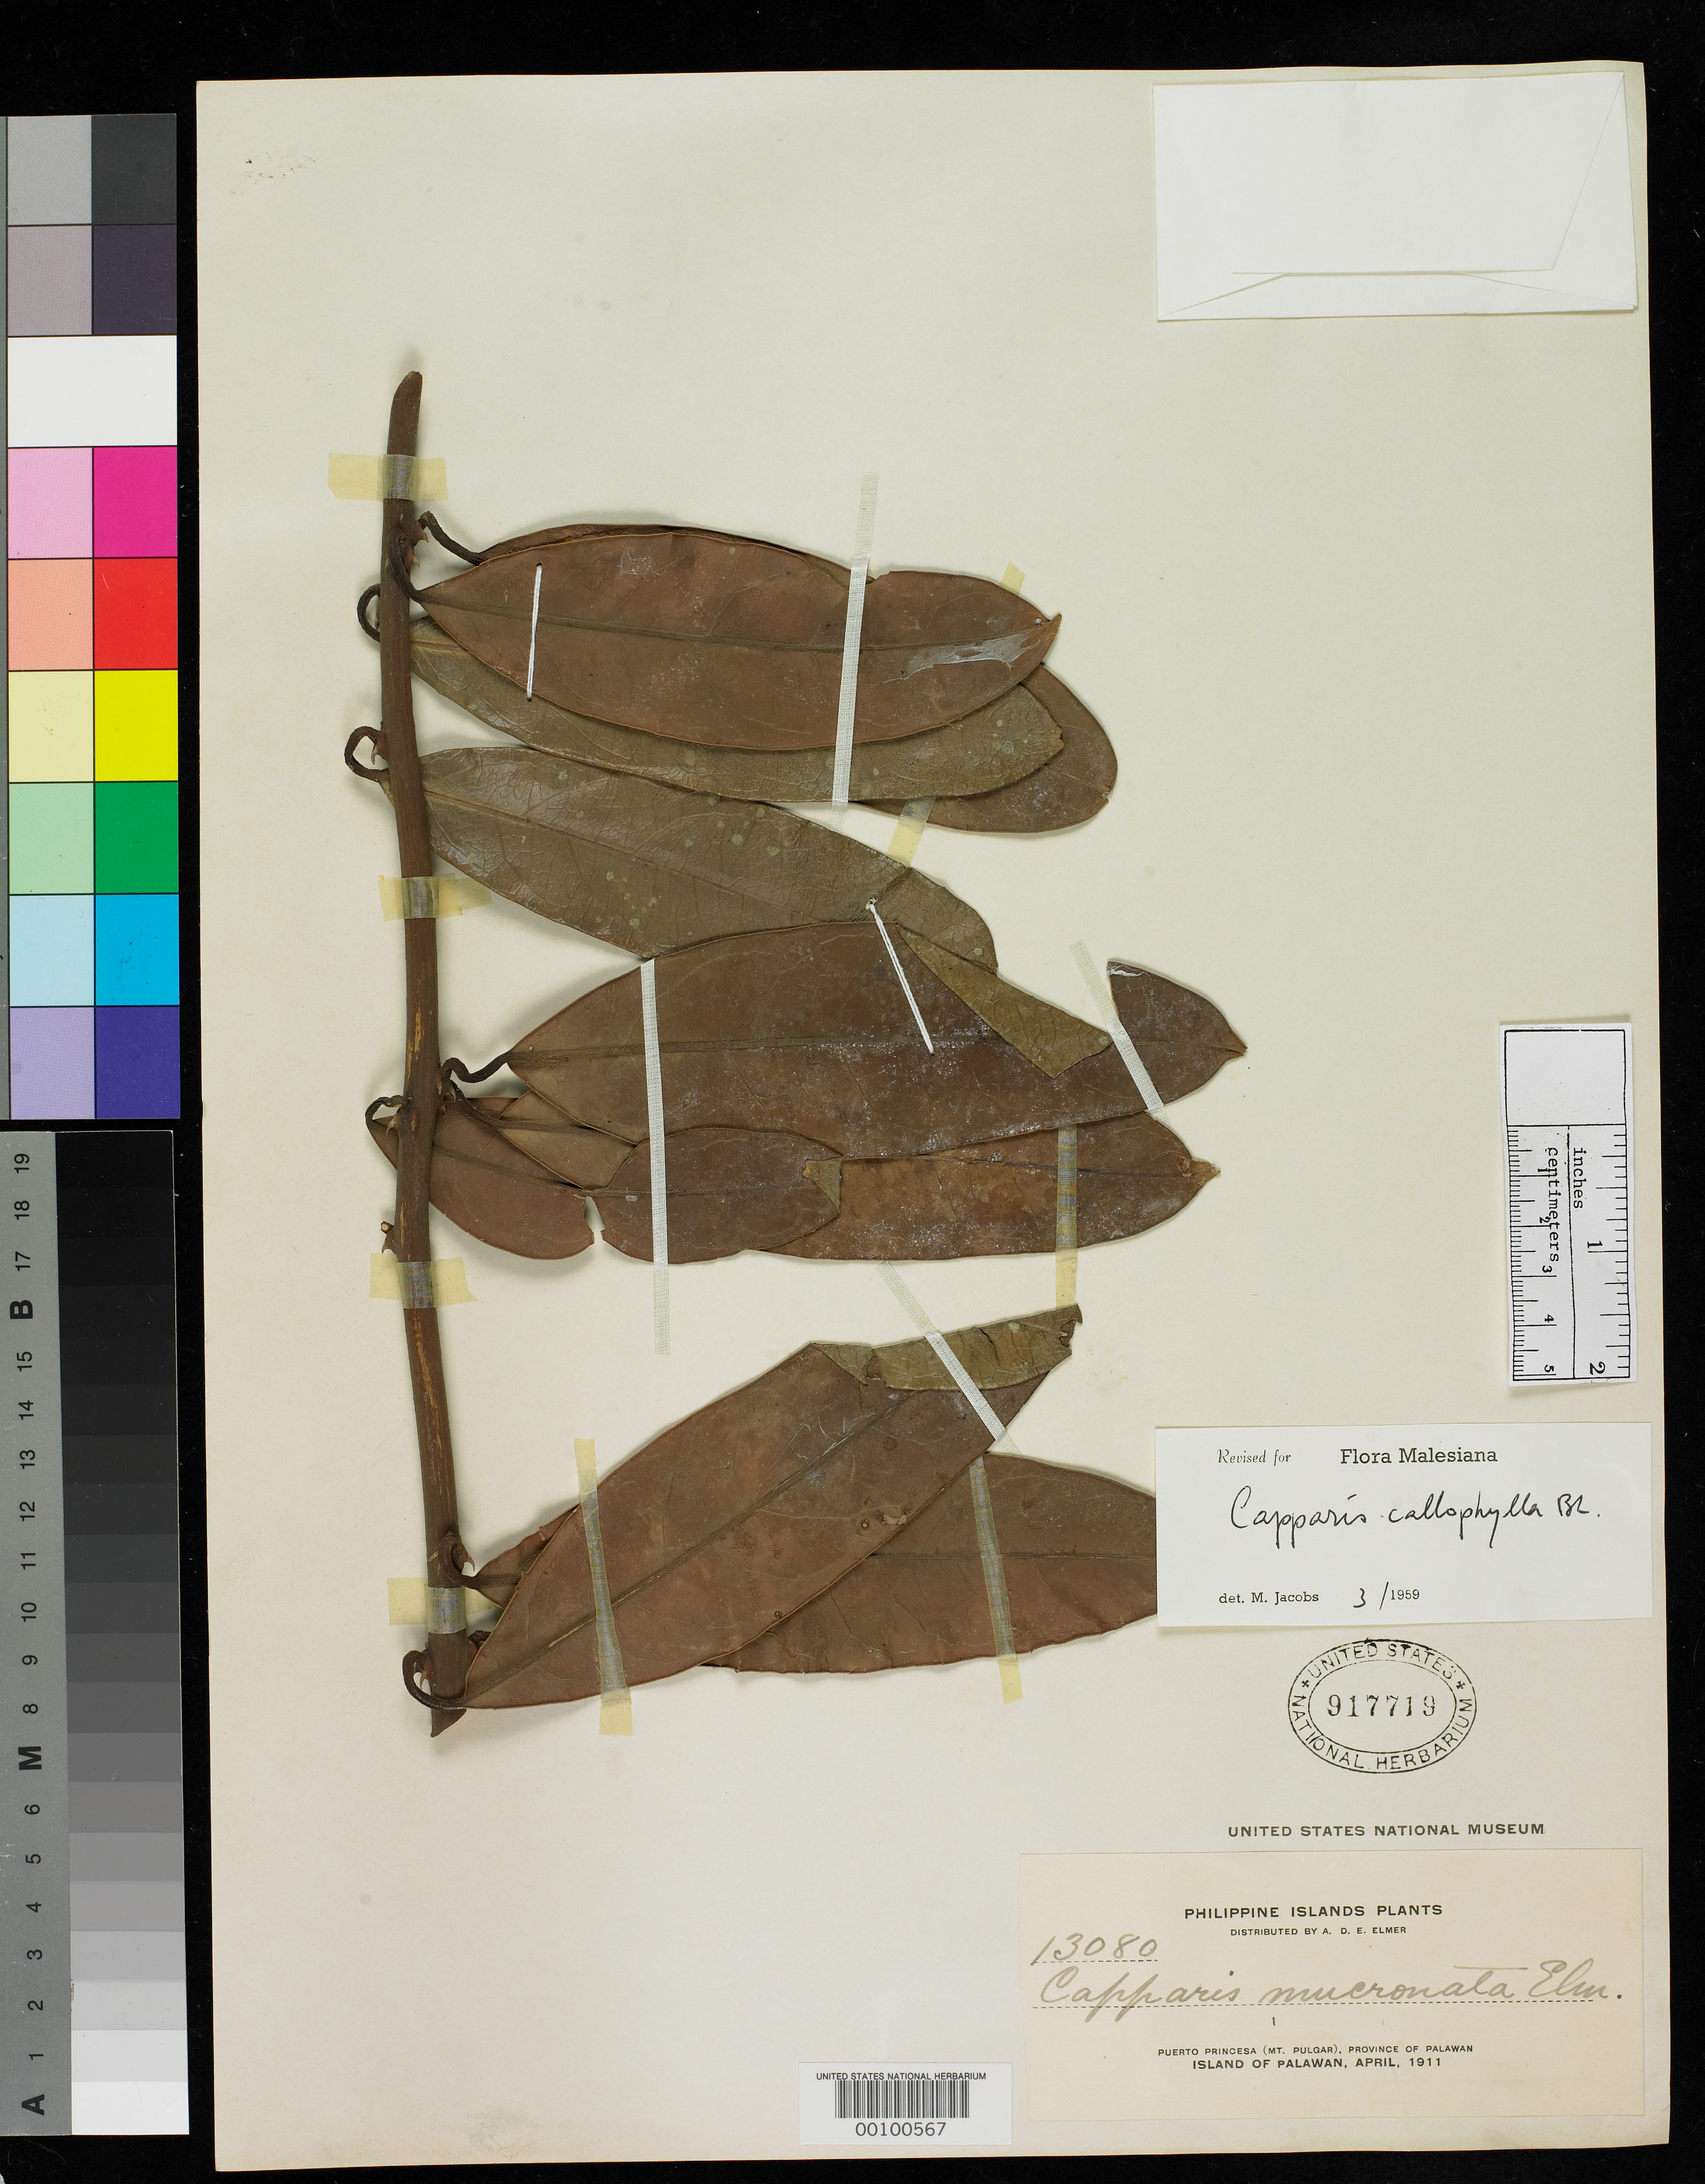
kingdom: Plantae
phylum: Tracheophyta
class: Magnoliopsida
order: Brassicales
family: Capparaceae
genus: Capparis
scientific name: Capparis mucronata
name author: Elmer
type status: Isotype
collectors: A. D. E. Elmer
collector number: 13080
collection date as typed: Mar 1911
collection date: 1911-03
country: Philippines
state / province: Mimaropa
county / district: Palawan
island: Palawan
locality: Puerto Pincesca, Mt. Pulgar.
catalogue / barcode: US 917719